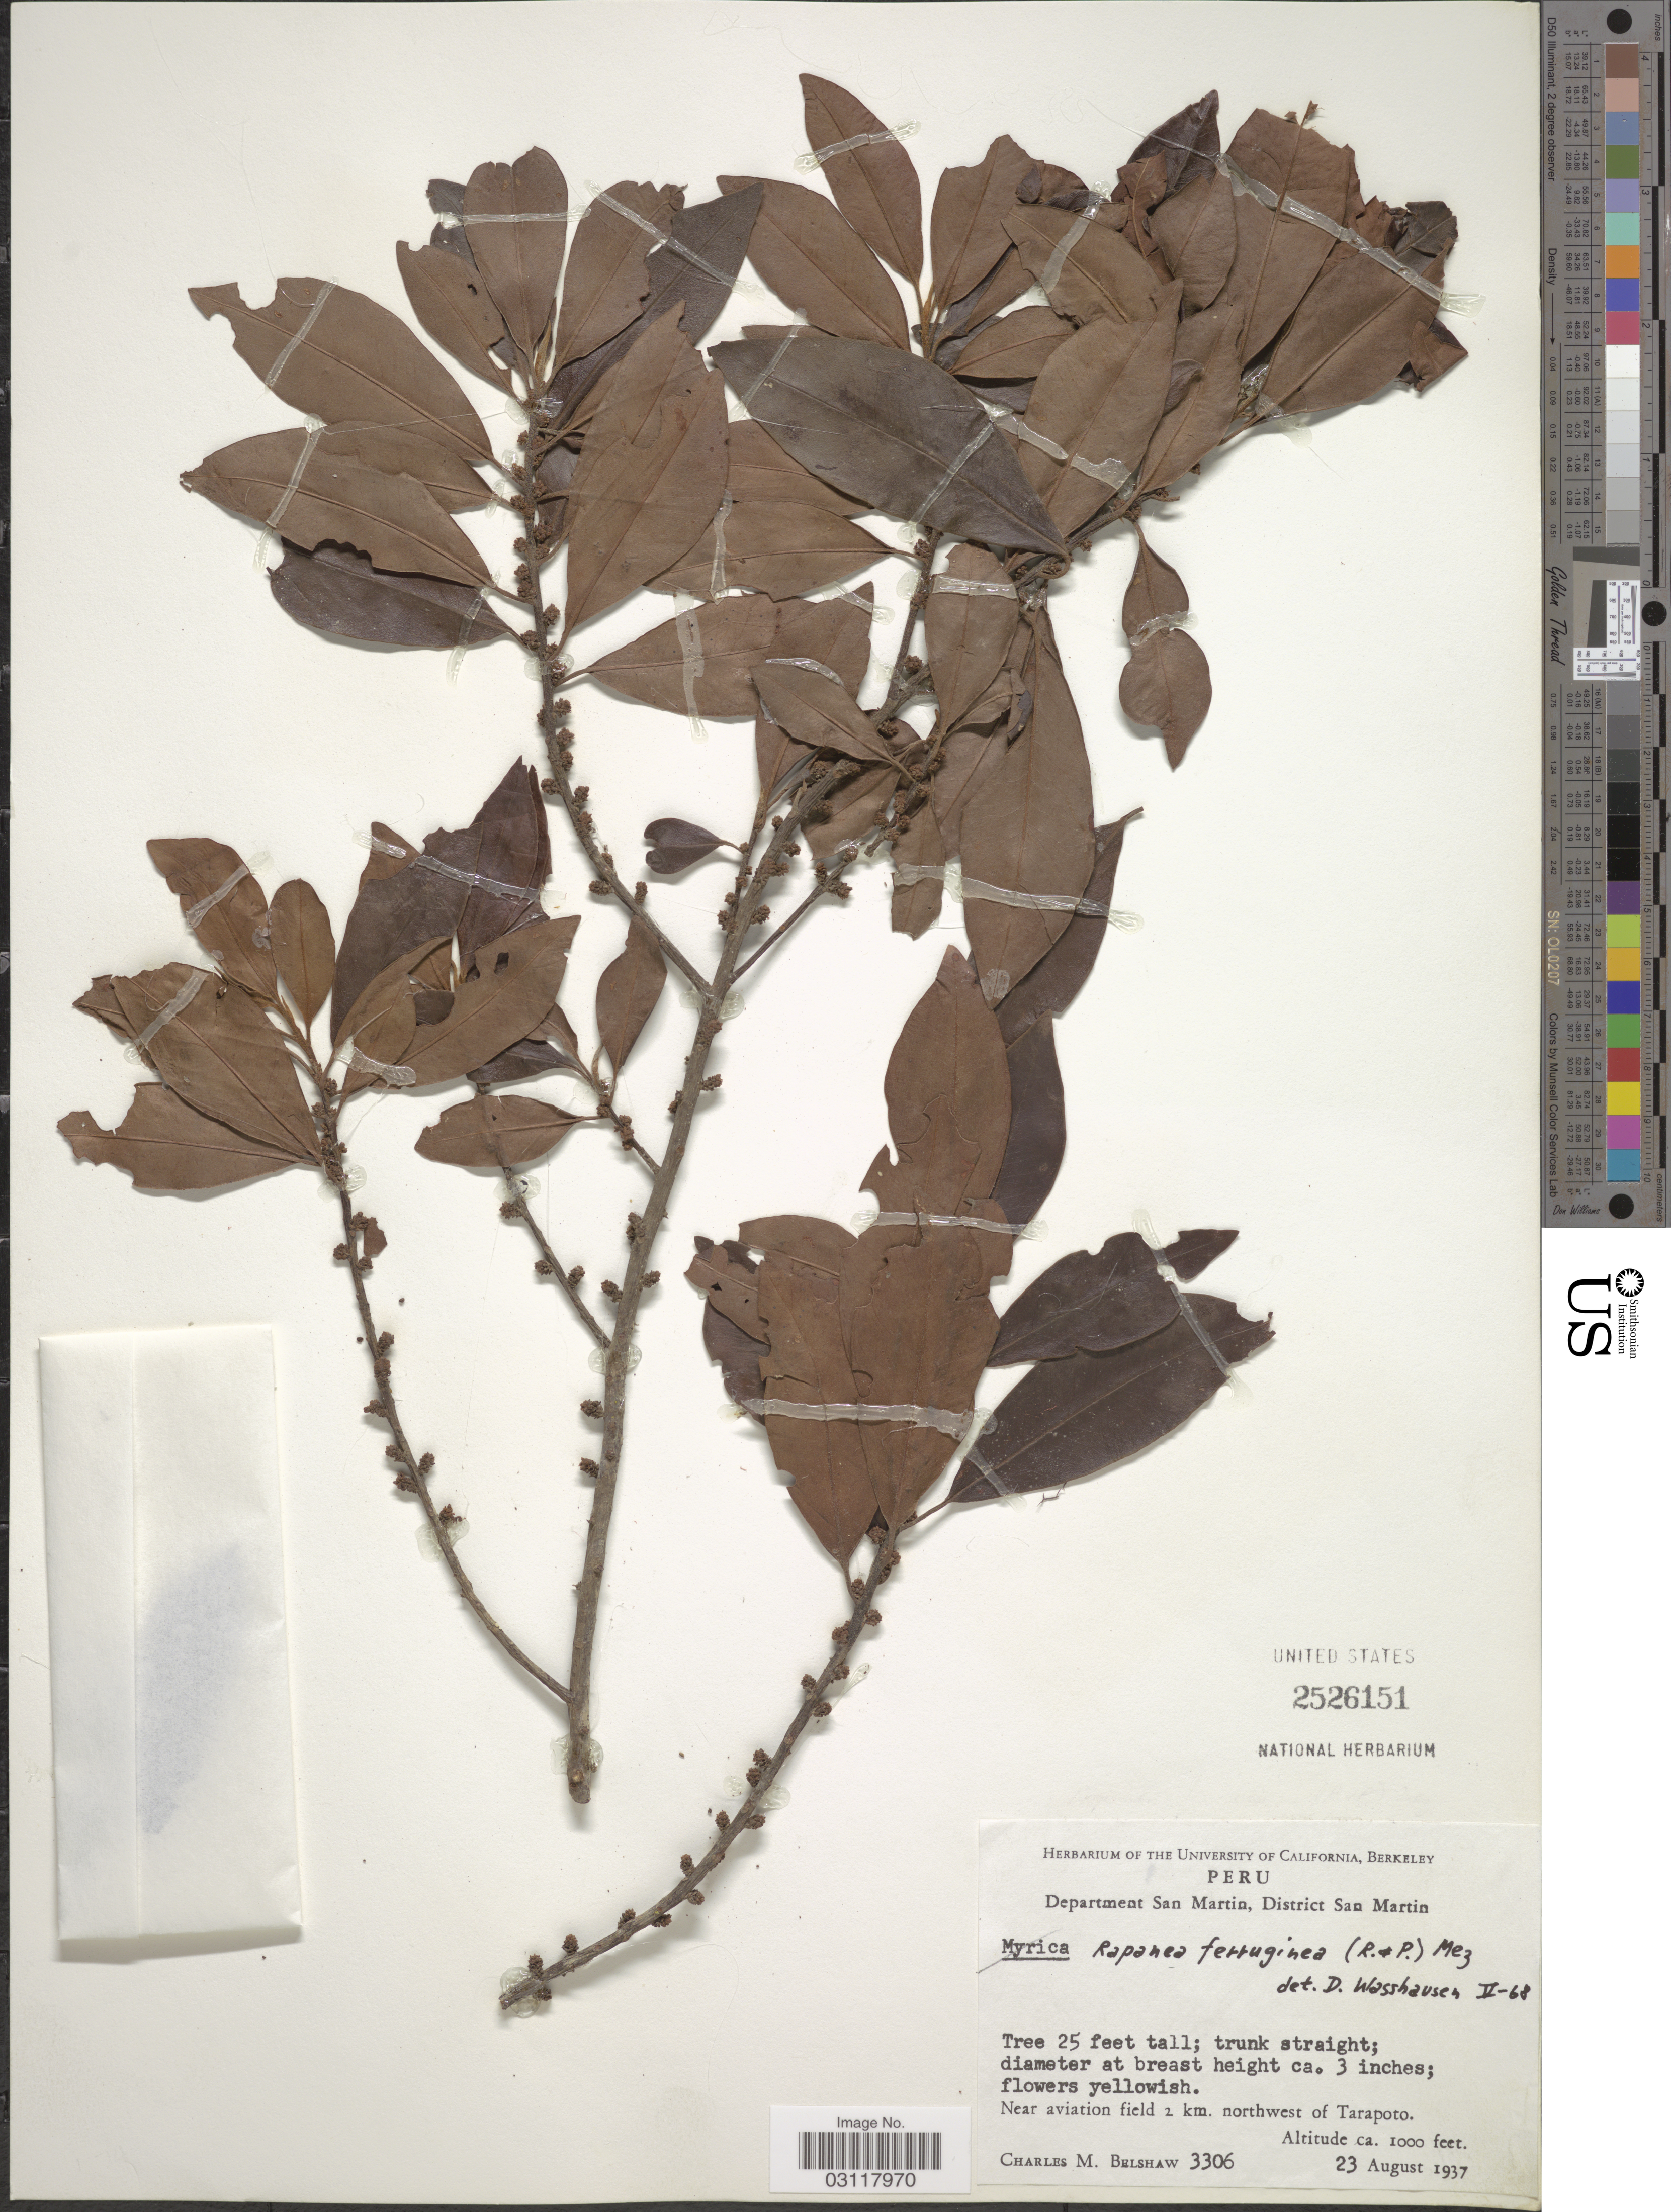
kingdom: Plantae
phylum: Tracheophyta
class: Magnoliopsida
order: Ericales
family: Primulaceae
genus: Rapanea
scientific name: Rapanea ferruginea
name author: (Ruiz & Pav.) Mez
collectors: C. Shaw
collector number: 3306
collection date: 1937-08-23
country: Peru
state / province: San Martín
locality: Department of San Martin, District San Martin, Near aviation field 2 km. northwest of Tarapoto.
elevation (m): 305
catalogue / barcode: US 2526151